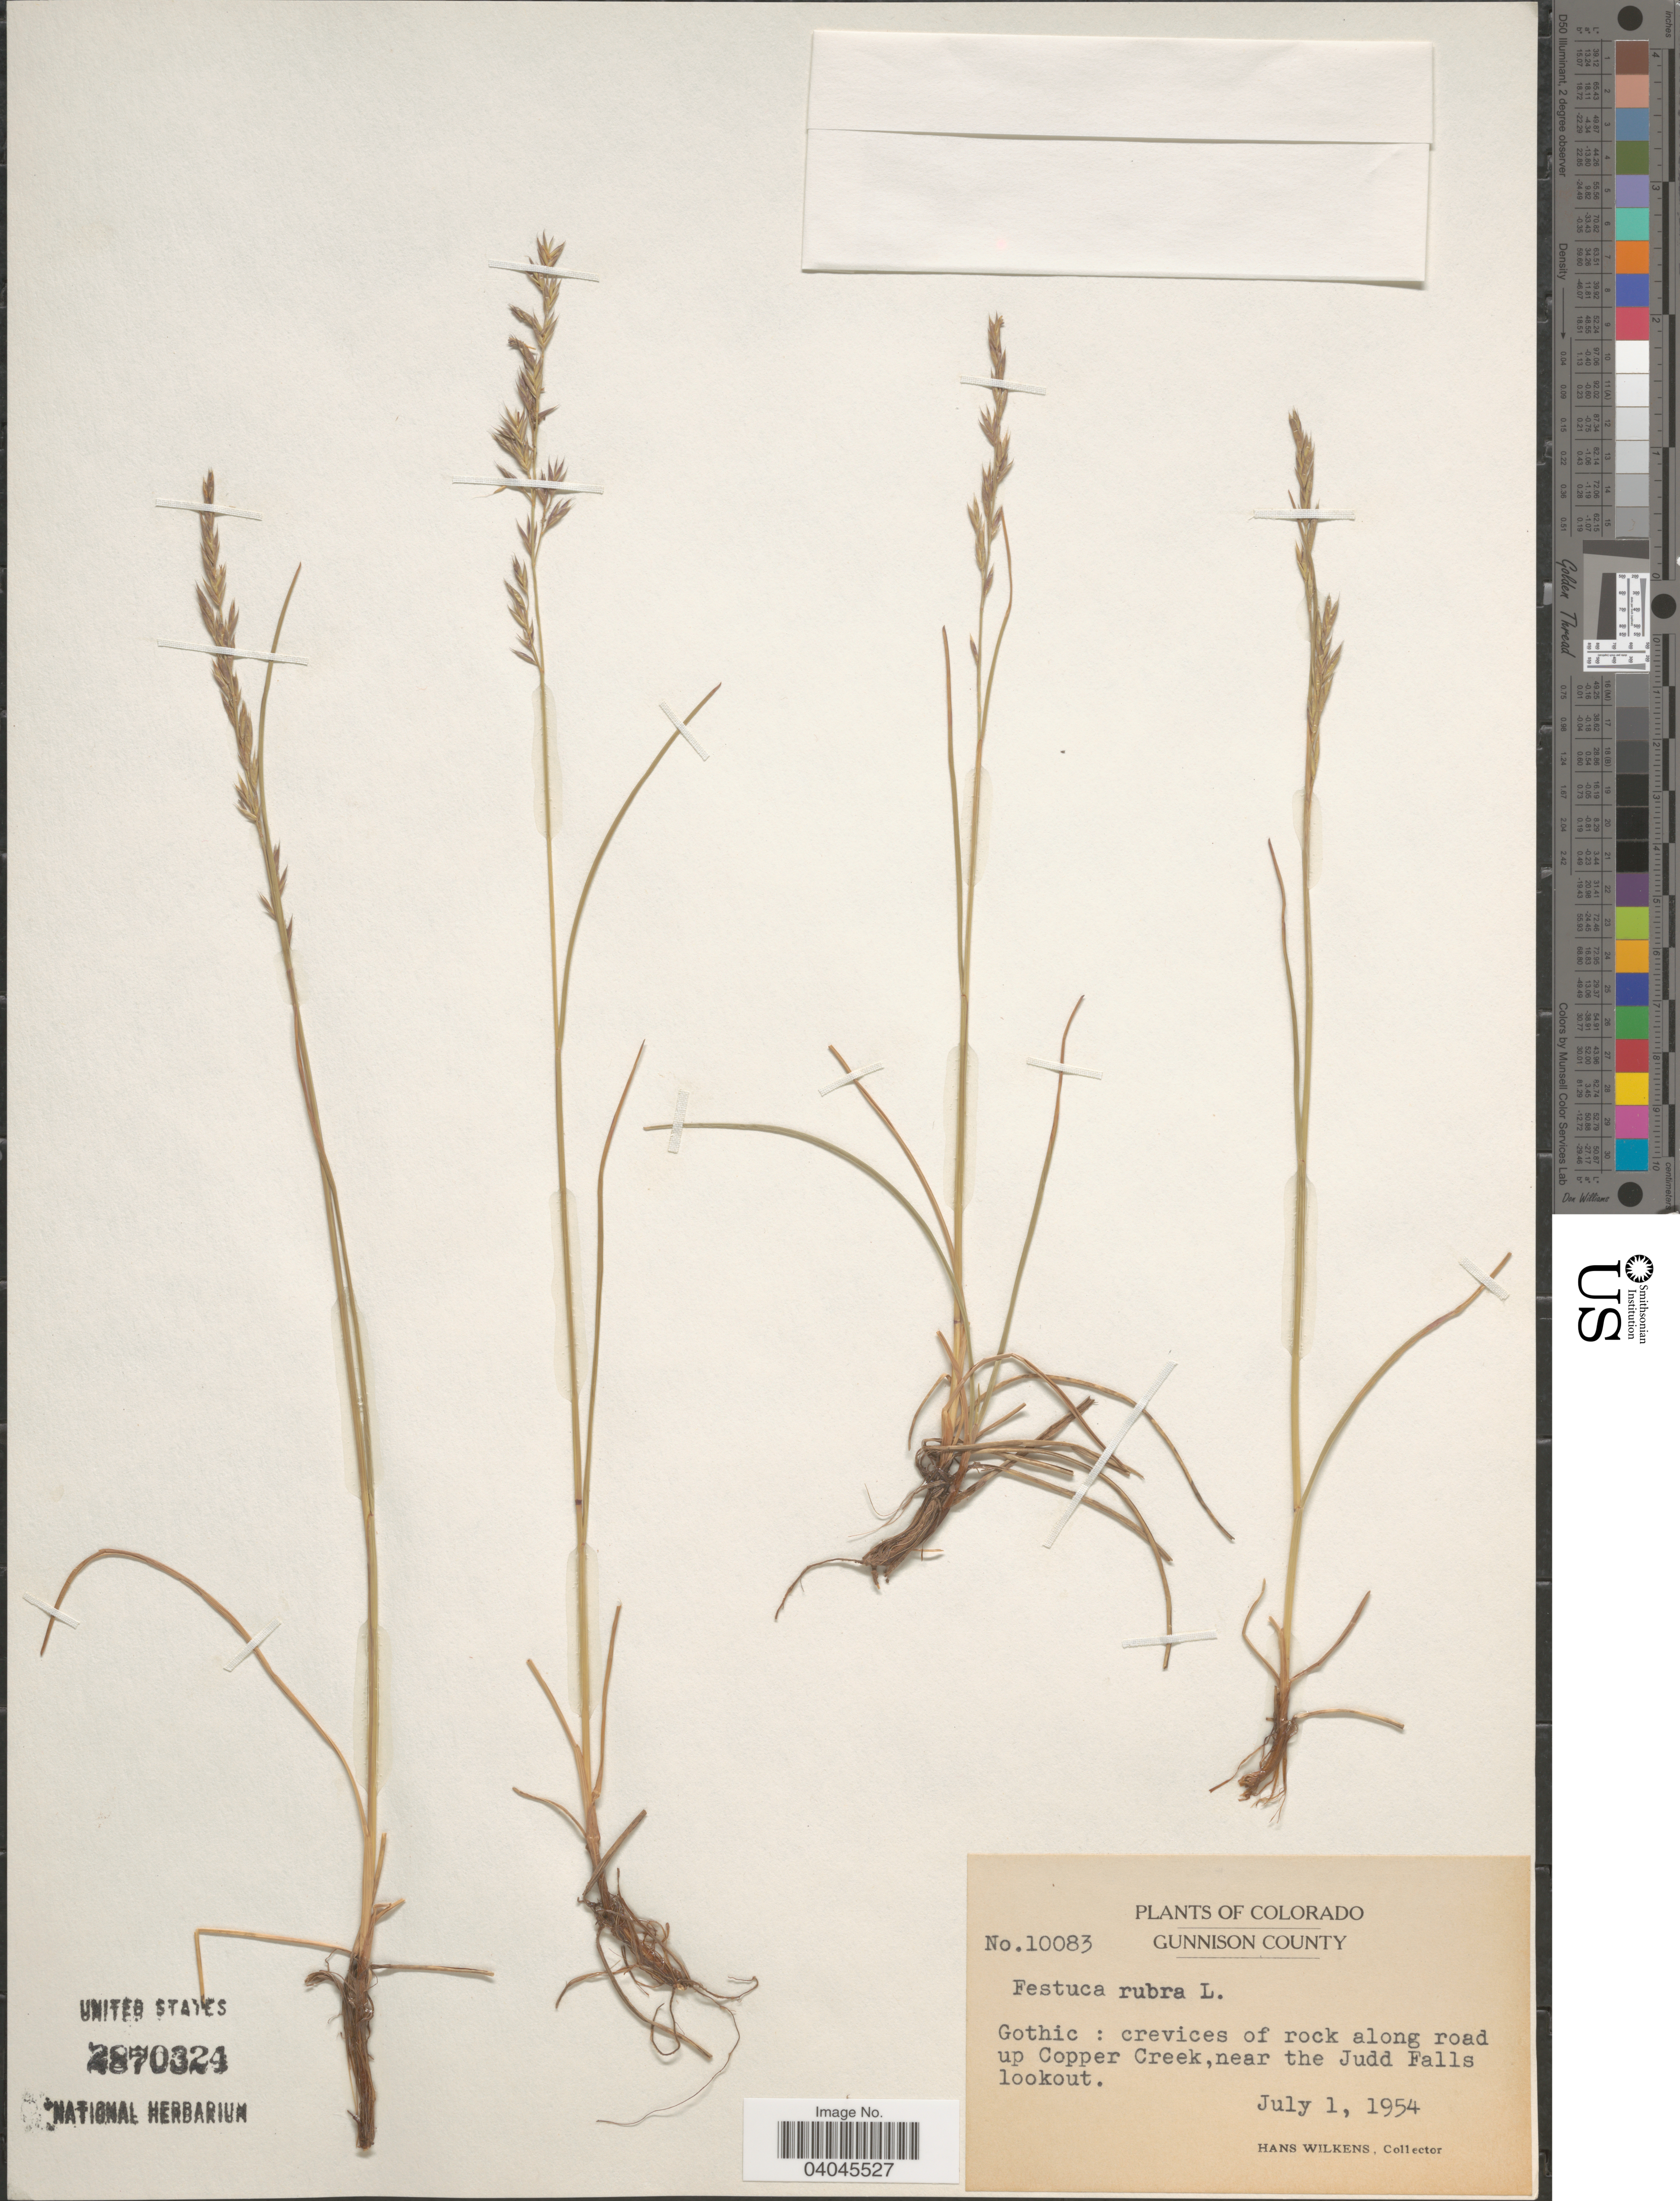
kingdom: Plantae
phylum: Tracheophyta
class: Liliopsida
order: Poales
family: Poaceae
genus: Festuca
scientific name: Festuca rubra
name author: L.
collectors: H. Wilkens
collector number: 10083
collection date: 1954-07-01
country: United States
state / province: Colorado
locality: Gunnison County. Gothic: crevices of rock along road up Copper Creek, near the Judd Falls lookout.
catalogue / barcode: US 2870324